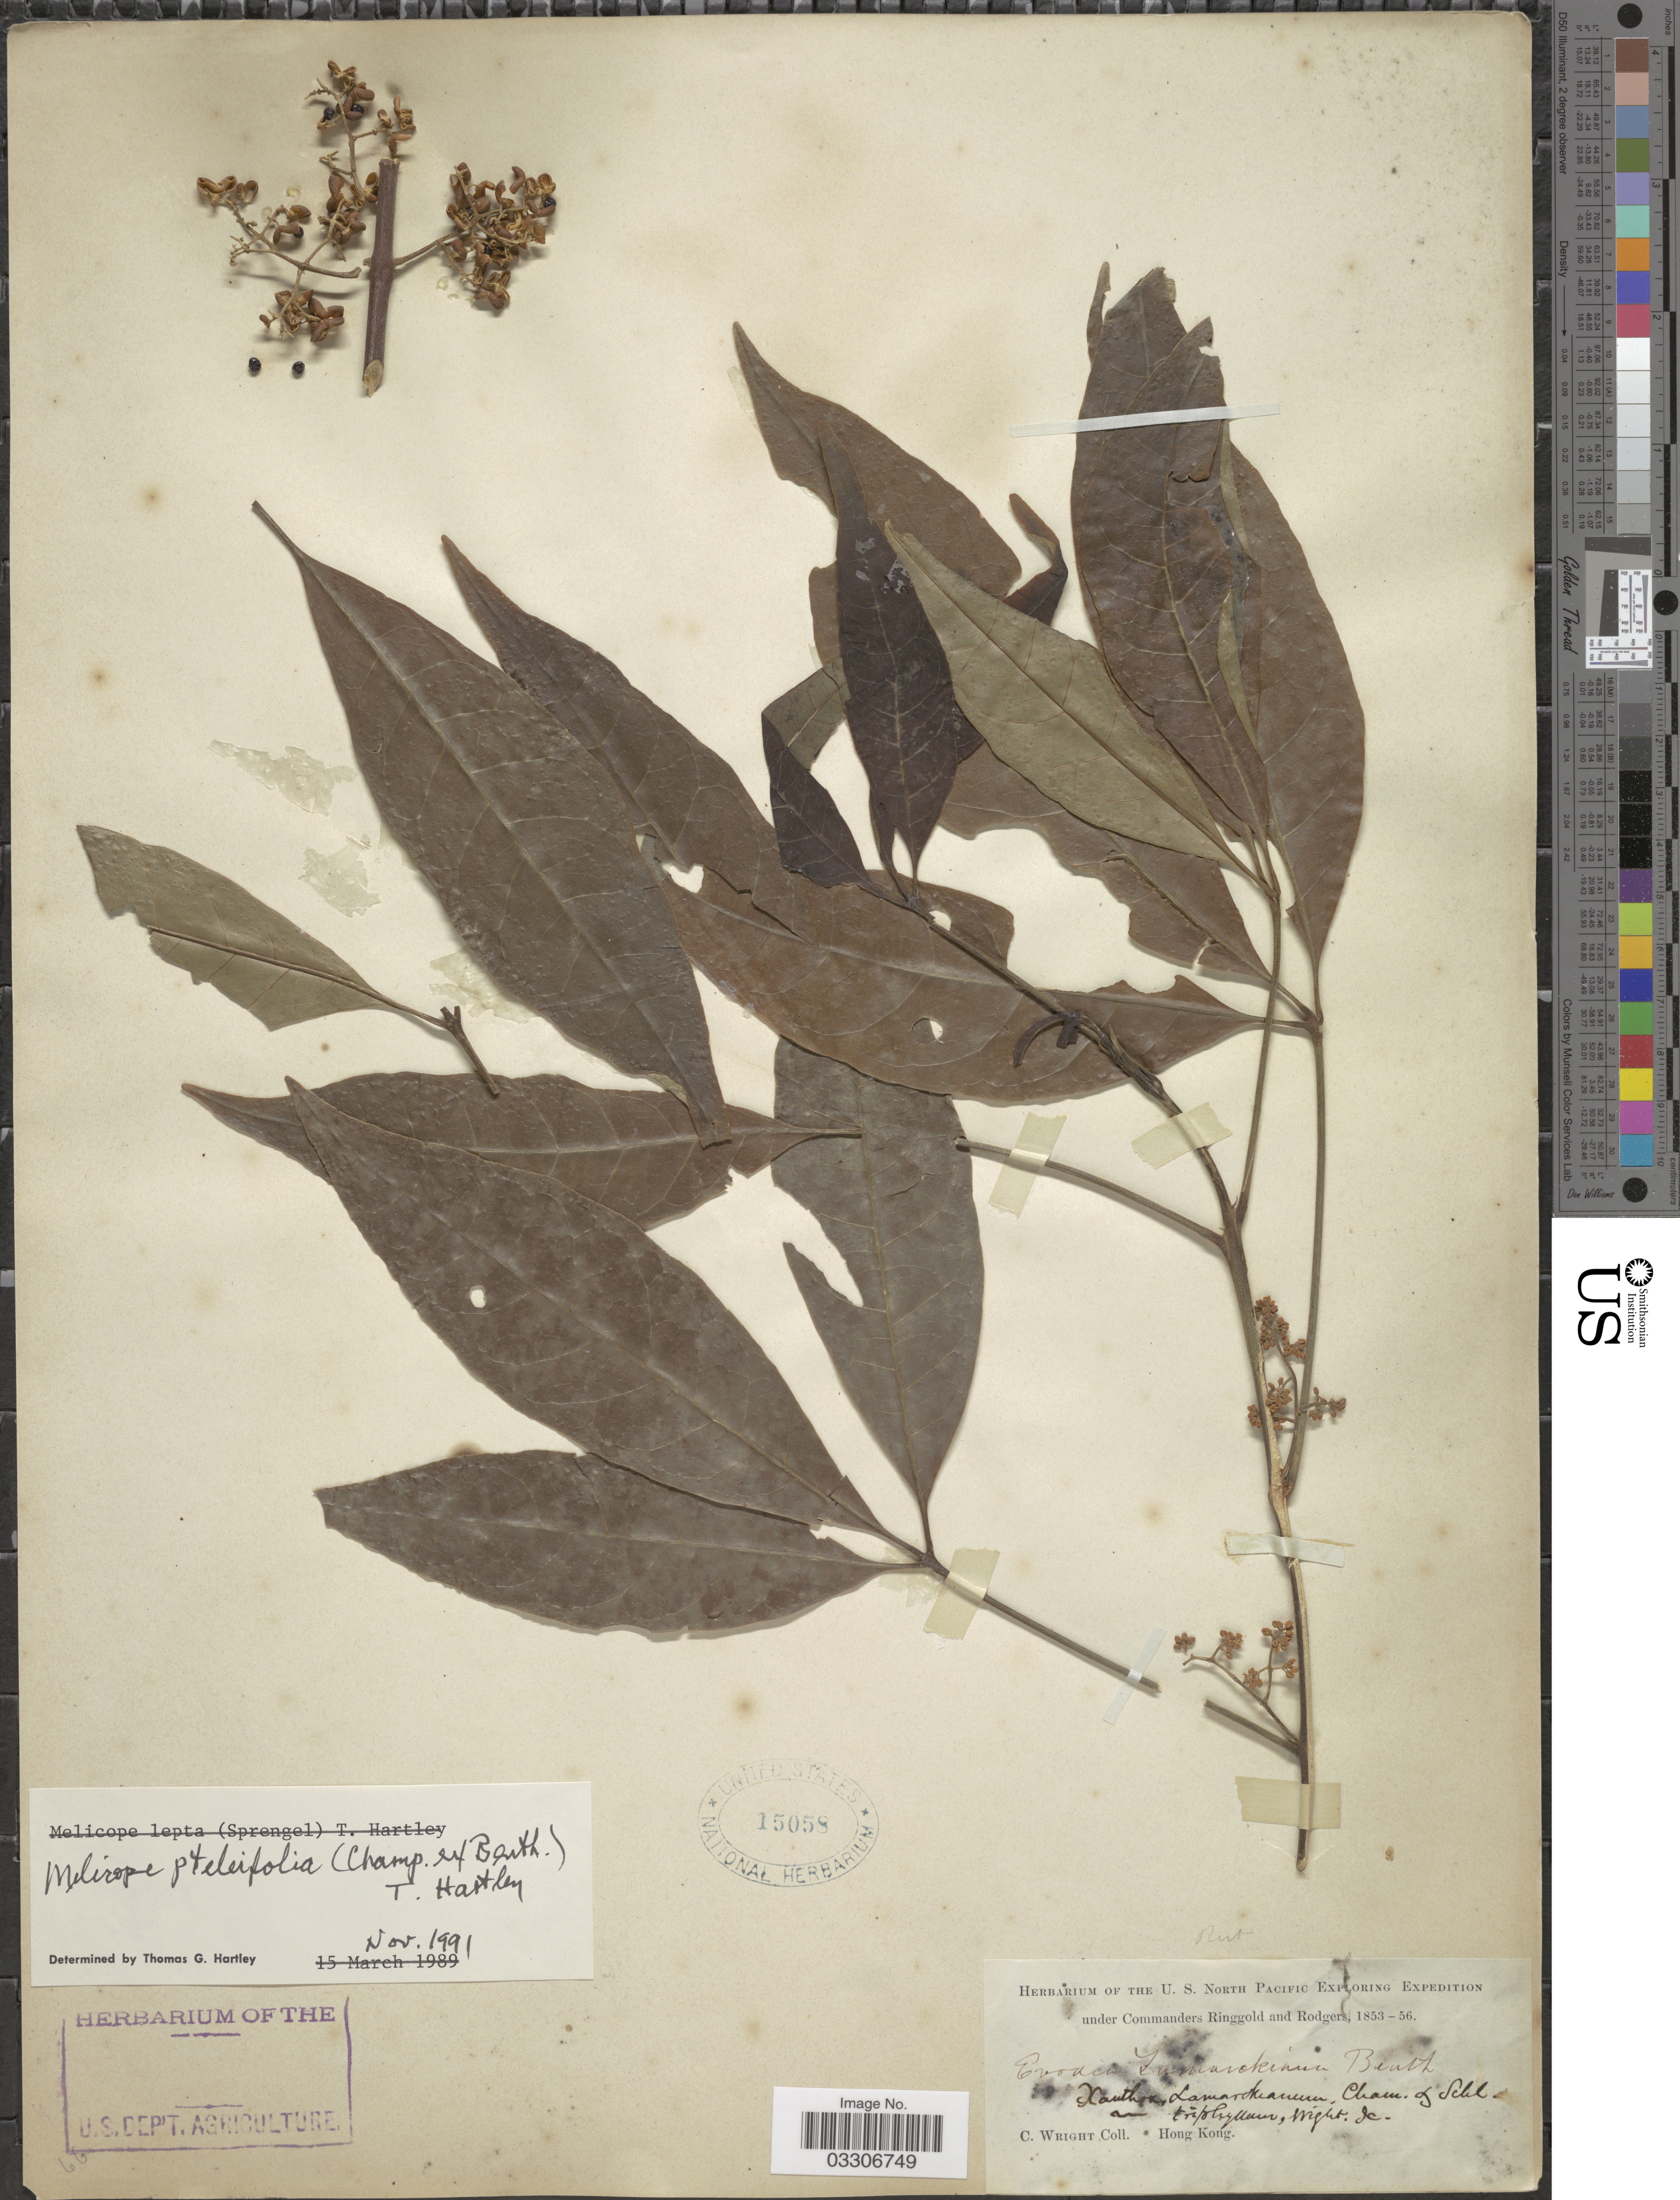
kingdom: Plantae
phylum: Tracheophyta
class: Magnoliopsida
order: Sapindales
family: Rutaceae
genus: Melicope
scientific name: Melicope pteleifolia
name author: (Champ. ex Benth.) T.G. Hartley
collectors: C. Wright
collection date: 1853/1856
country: China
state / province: Hong Kong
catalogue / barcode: US 15058